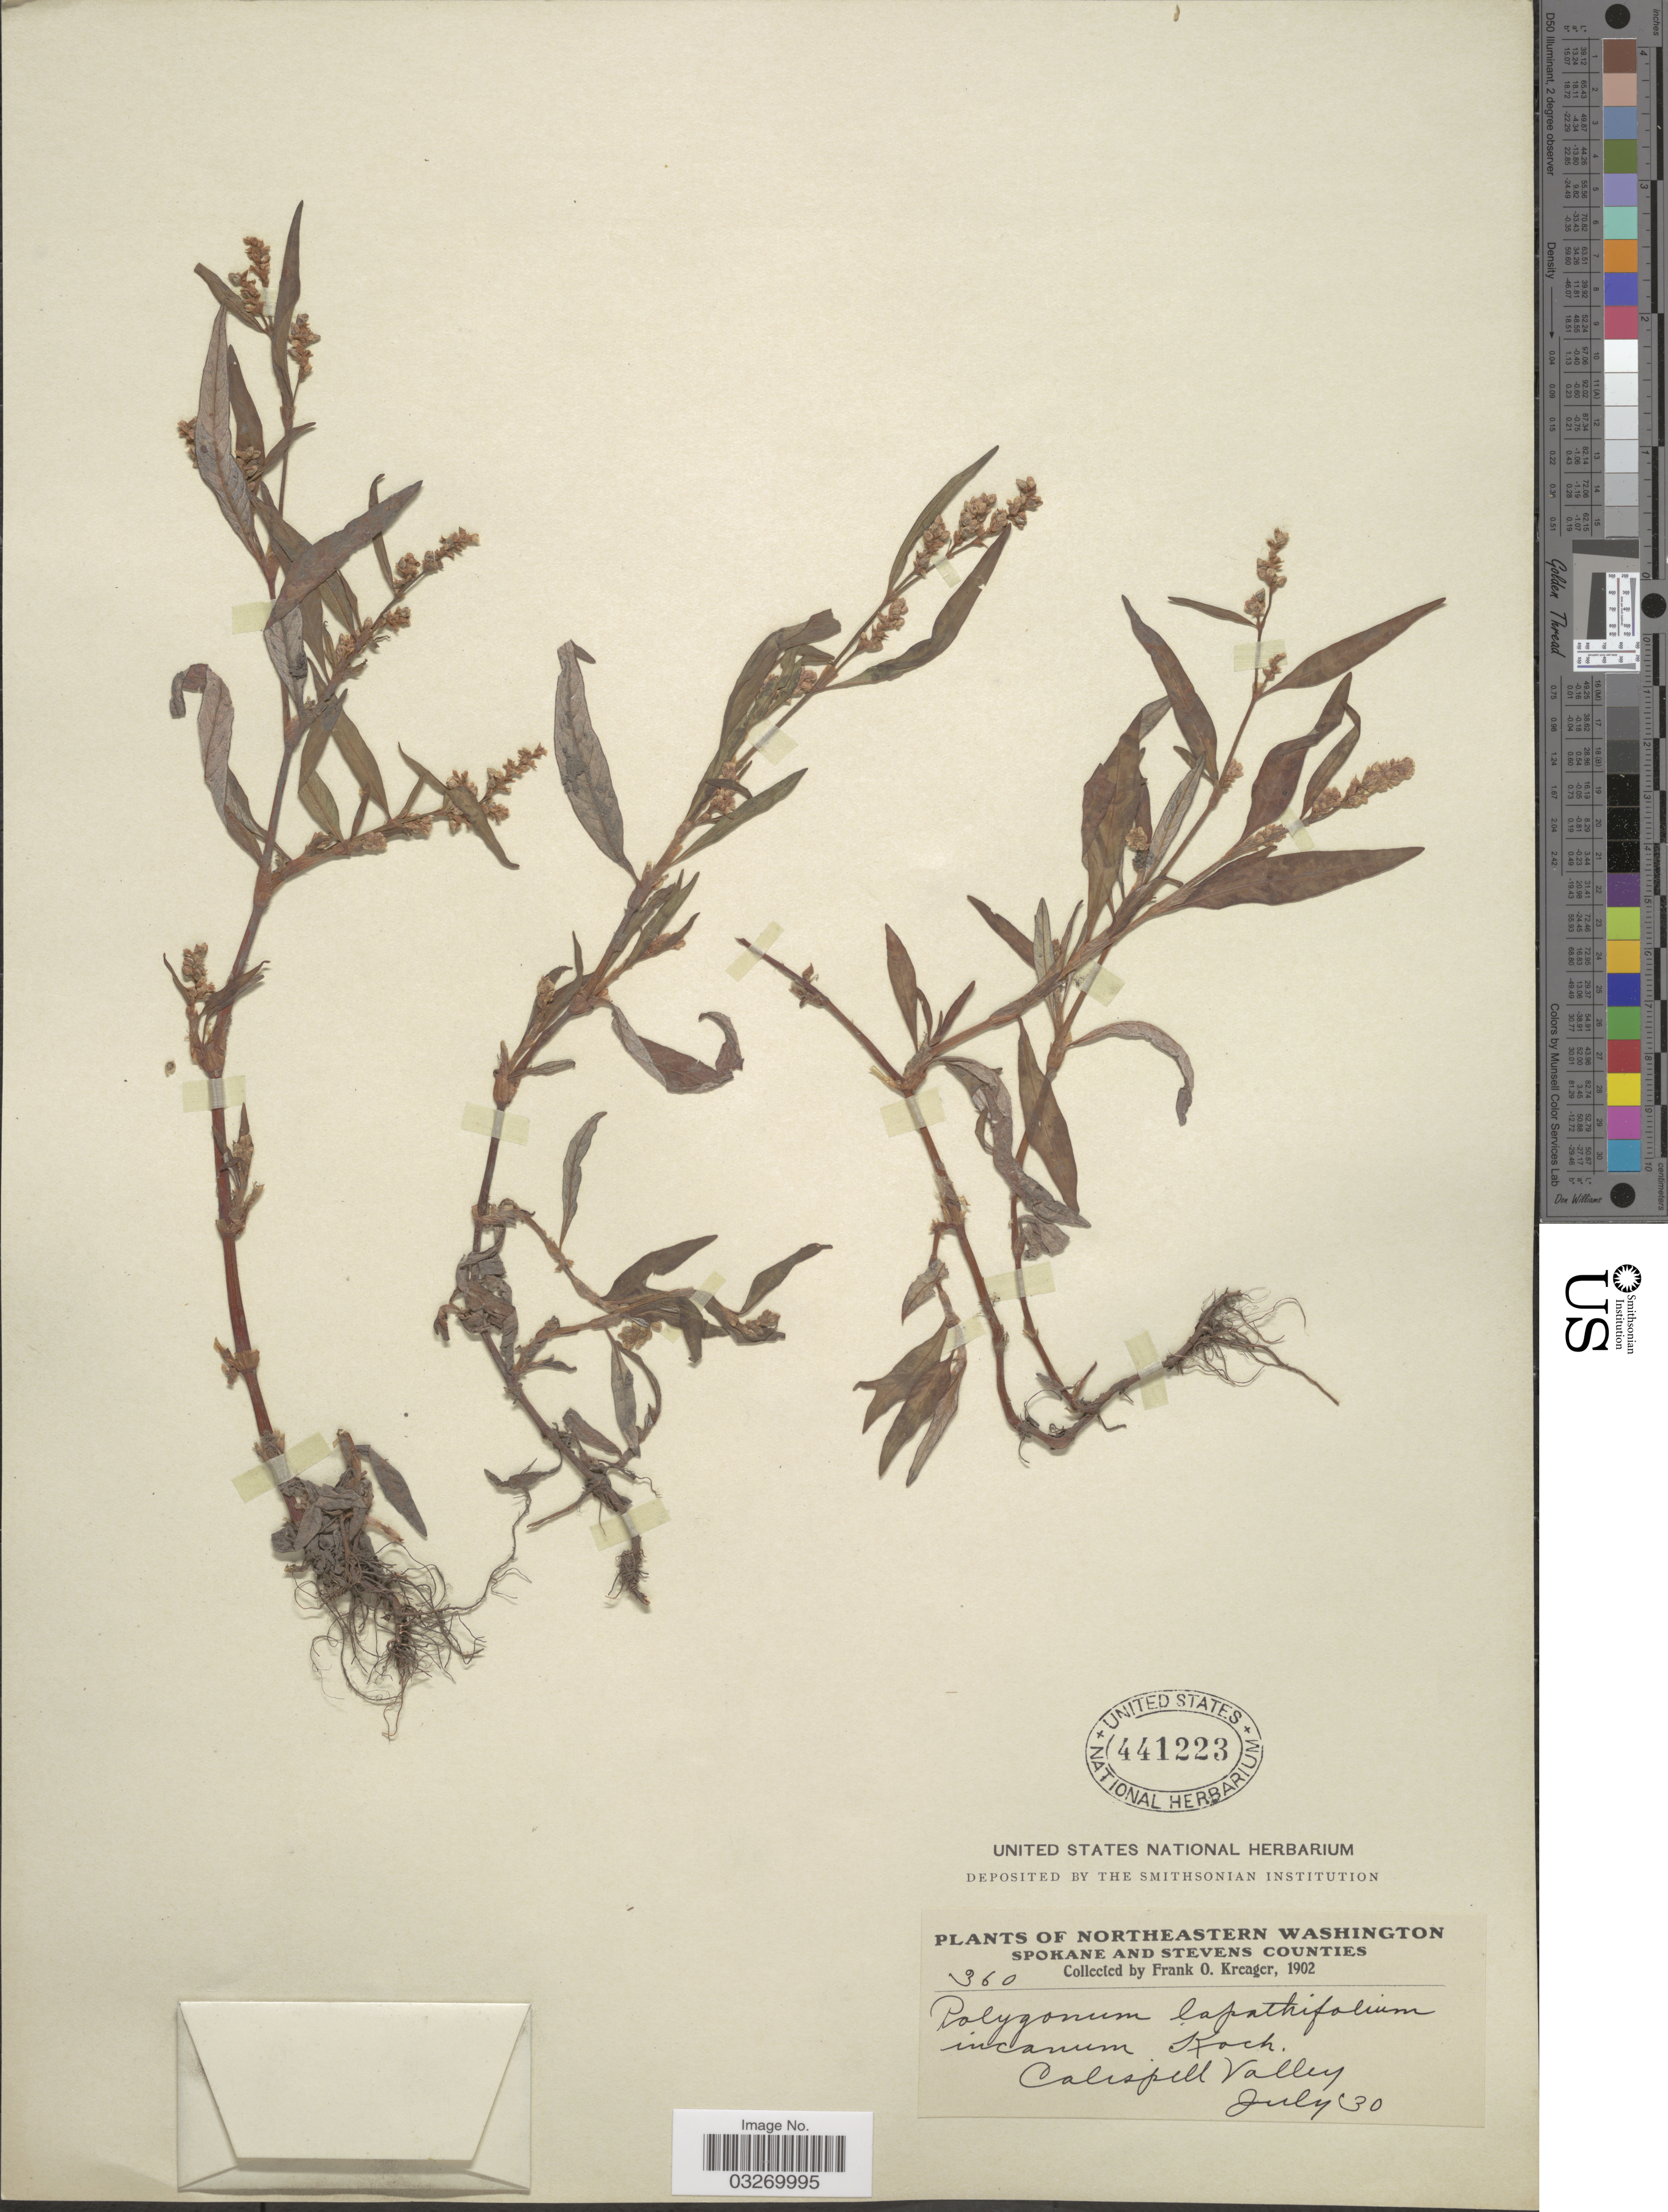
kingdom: Plantae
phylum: Tracheophyta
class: Magnoliopsida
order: Caryophyllales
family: Polygonaceae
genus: Persicaria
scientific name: Persicaria lapathifolia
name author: (L.) Delarbre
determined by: Atha, D. E.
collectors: F. Kreager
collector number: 360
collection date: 1902-07-30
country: United States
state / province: Washington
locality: Northeastern Washington. Calispell Valley.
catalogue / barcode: US 441223